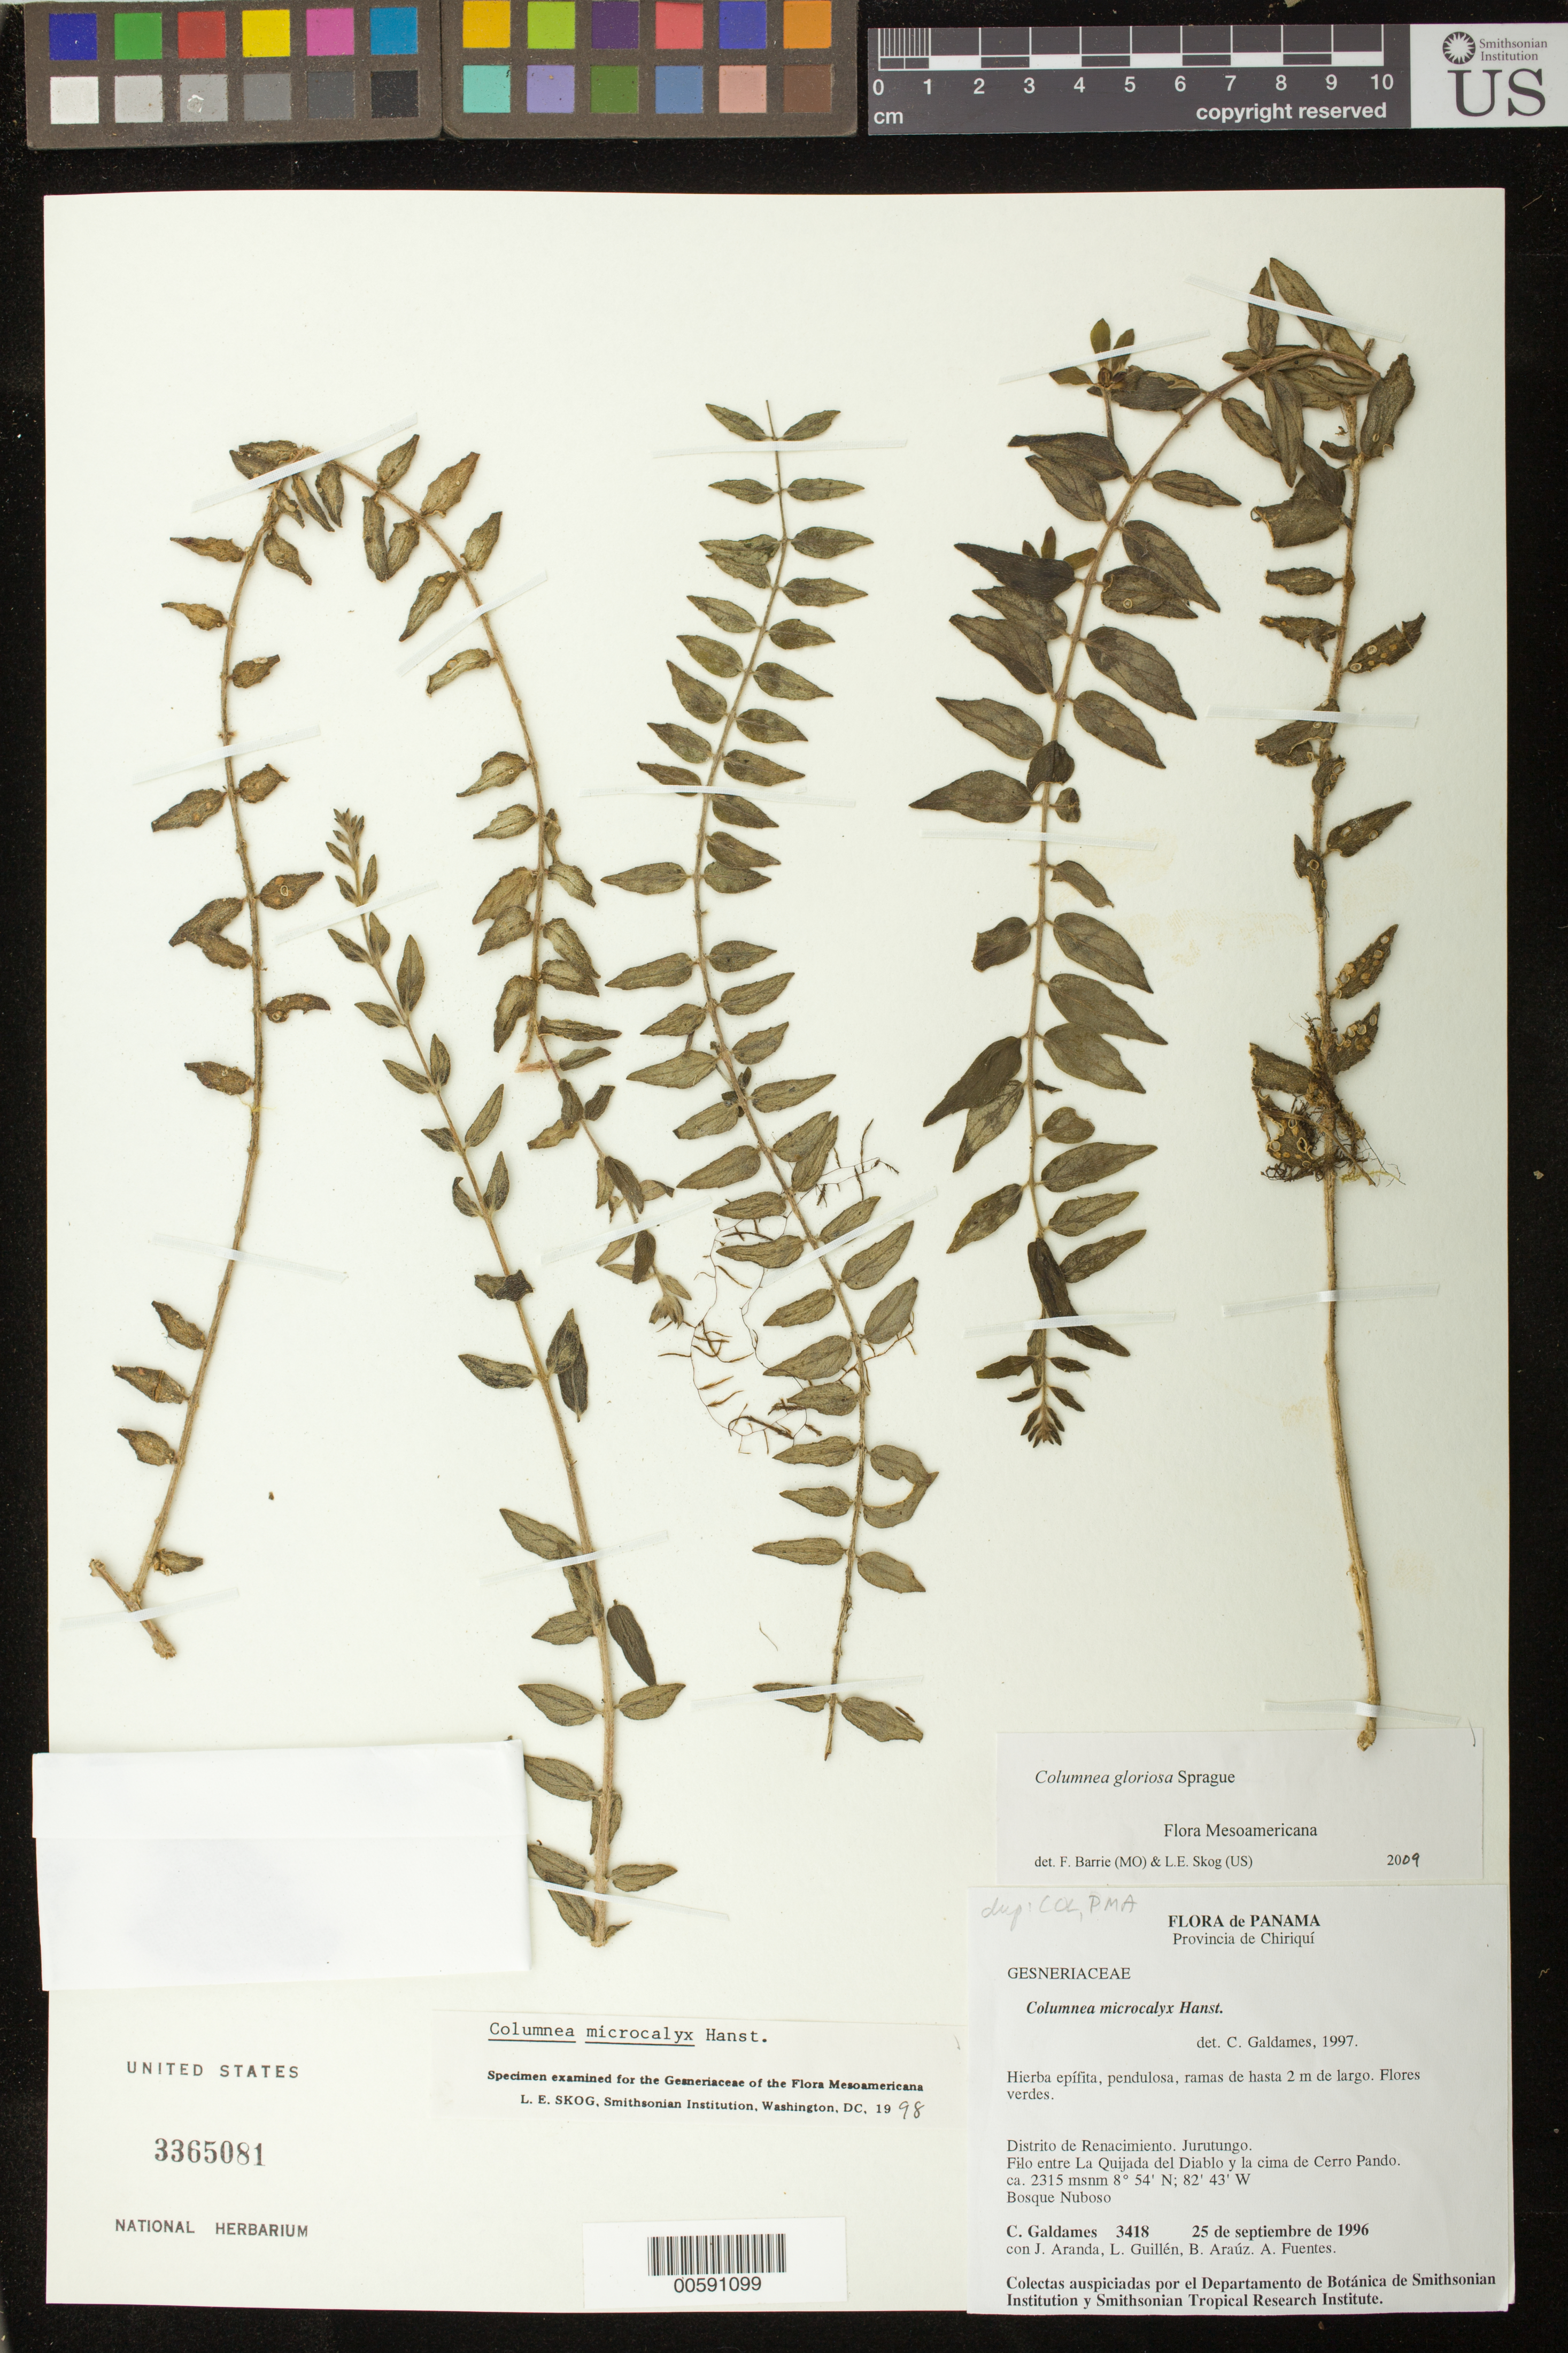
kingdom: Plantae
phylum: Tracheophyta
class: Magnoliopsida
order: Lamiales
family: Gesneriaceae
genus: Columnea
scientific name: Columnea gloriosa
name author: Sprague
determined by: Barrie, F. R.; Skog, Laurence E.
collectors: C. Galdames, J. Aranda, L. Guillén, B. Araúz & A. Fuentes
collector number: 3418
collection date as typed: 25 Sep 1996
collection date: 1996-09-25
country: Panama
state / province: Chiriquí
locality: Distrito de Renacimiento; Jurutungo, filo entre La Quijada del Diablo y la cima de Cerro Pando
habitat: Bosque nuboso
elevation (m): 2315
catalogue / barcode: US 3365081